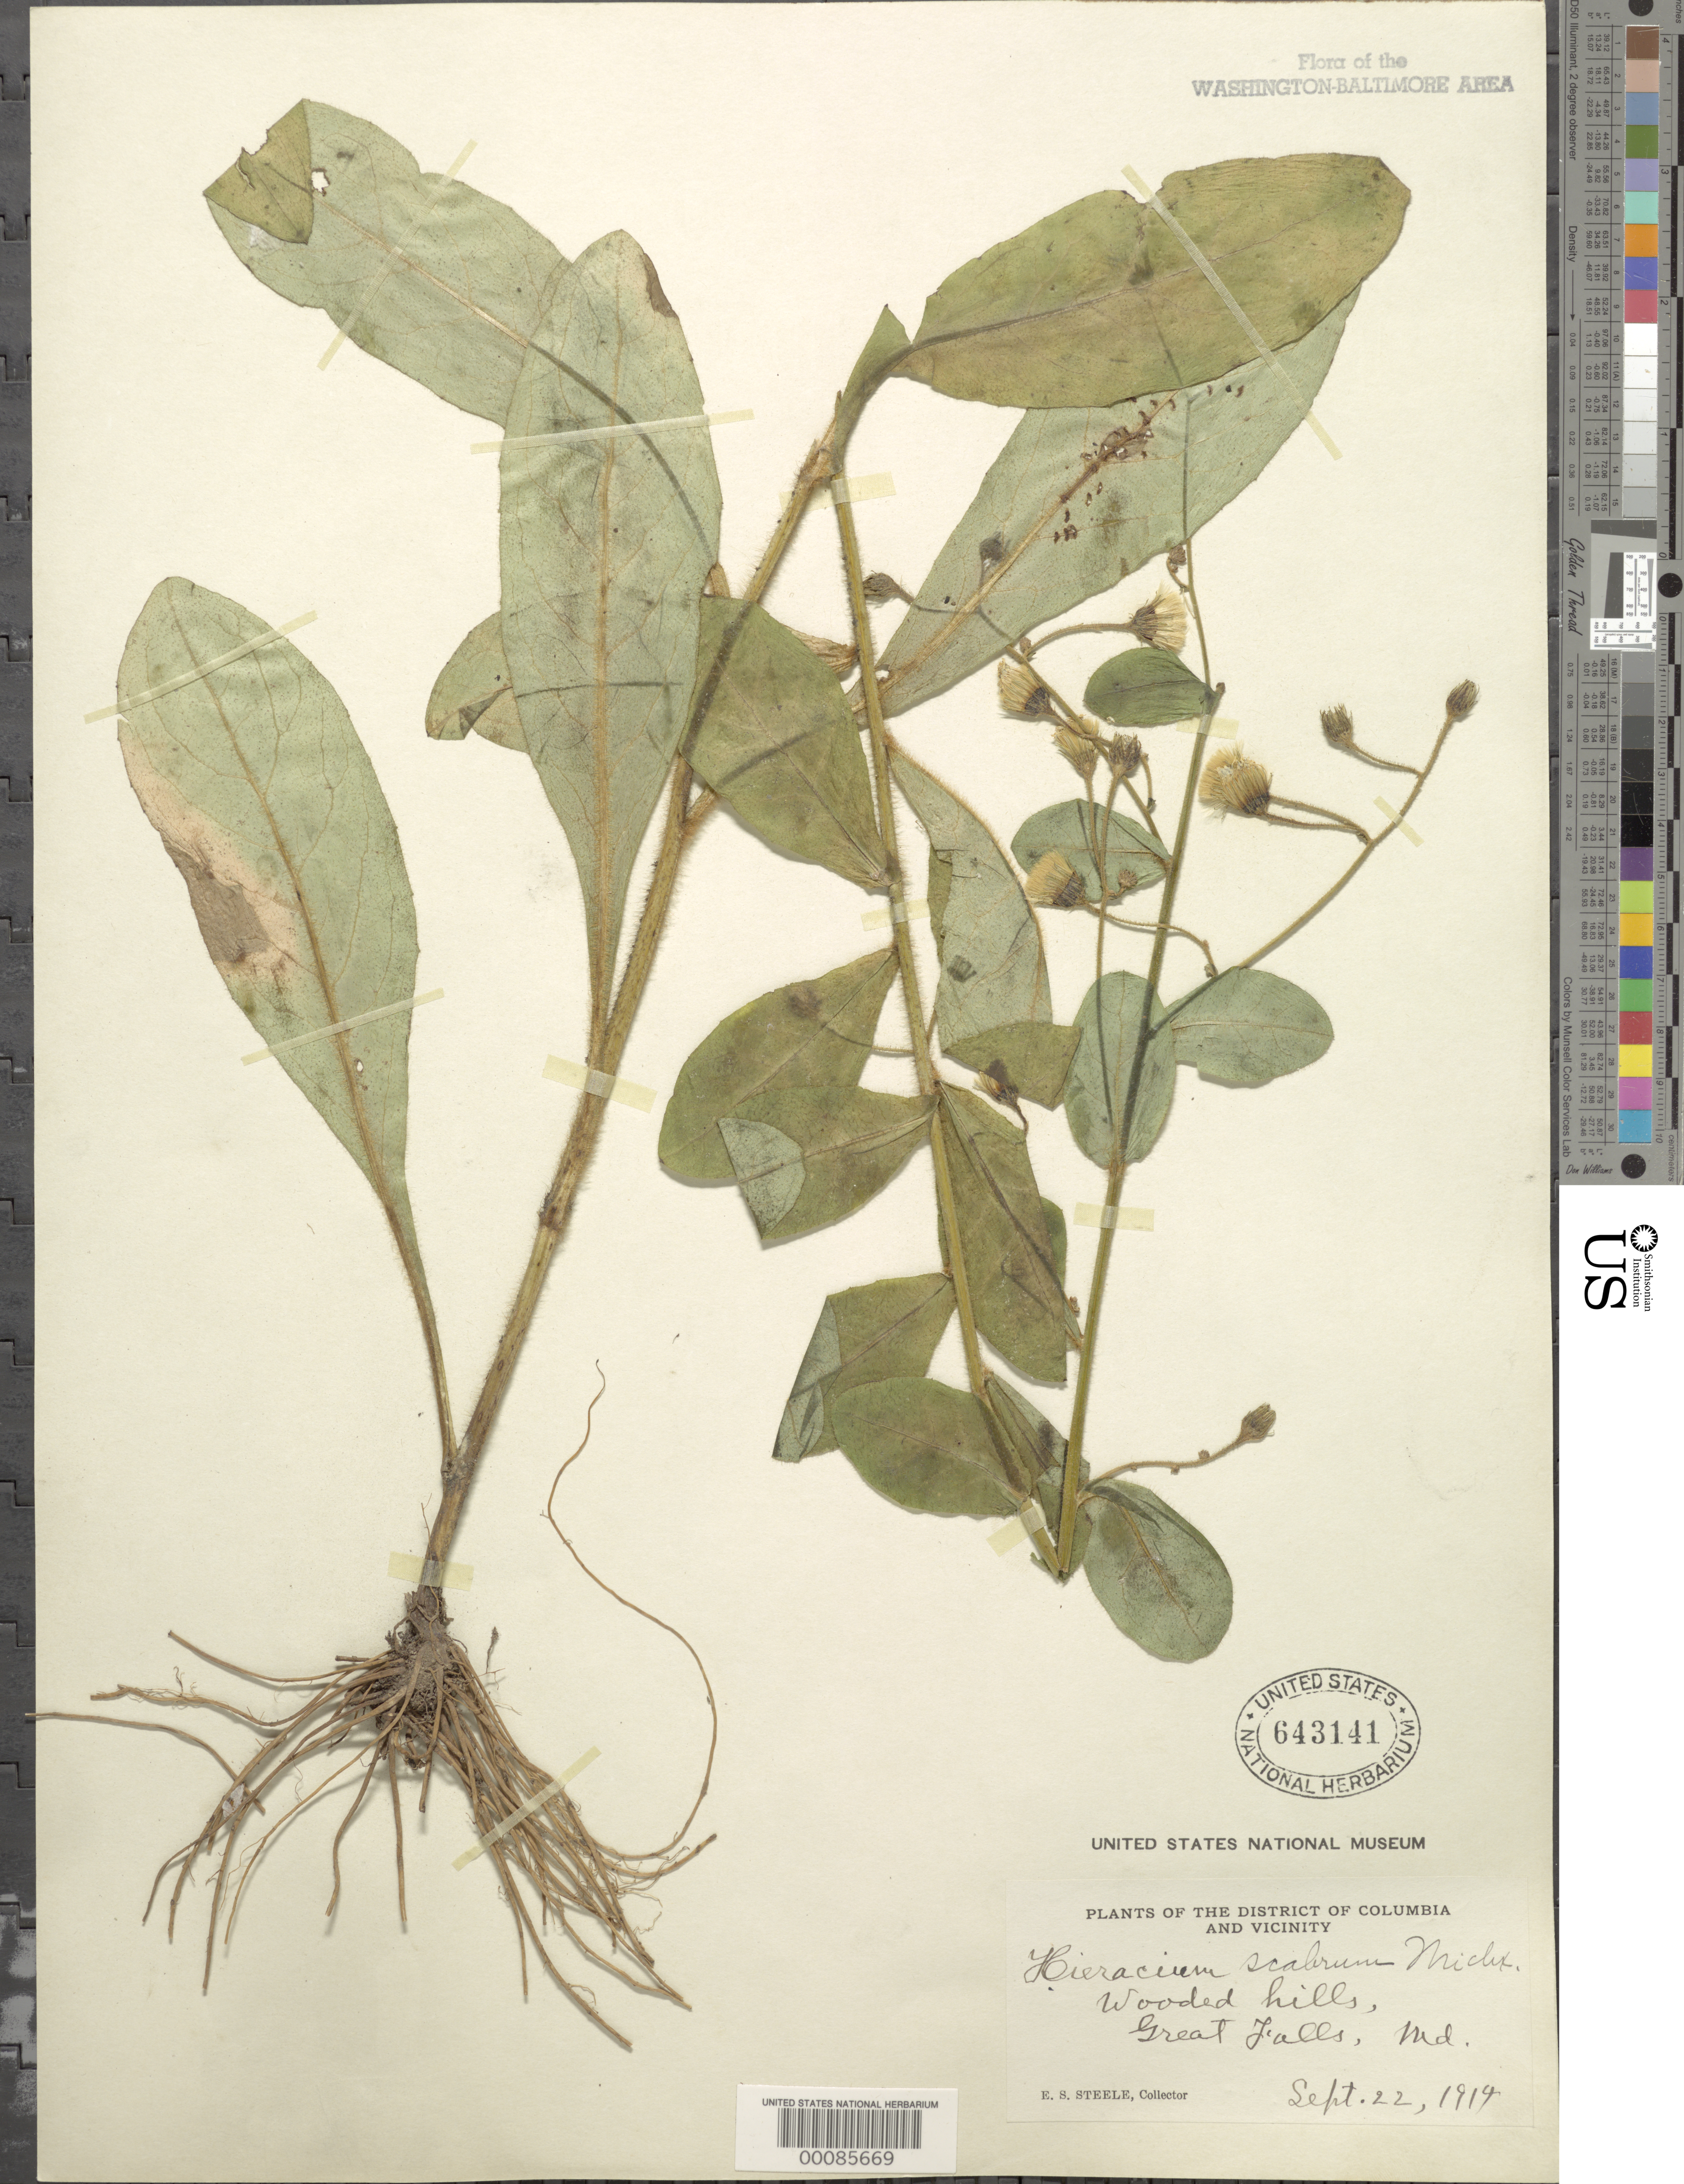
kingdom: Plantae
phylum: Tracheophyta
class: Magnoliopsida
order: Asterales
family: Asteraceae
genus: Pilosella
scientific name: Pilosella verruculata subsp. verruculata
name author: (Link) Soják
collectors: E. Steele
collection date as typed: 22 Sep 1914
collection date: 1914-09-22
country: United States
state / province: Maryland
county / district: Montgomery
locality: Great Falls C. & O. Canal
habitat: Wooded hills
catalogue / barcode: US 643141